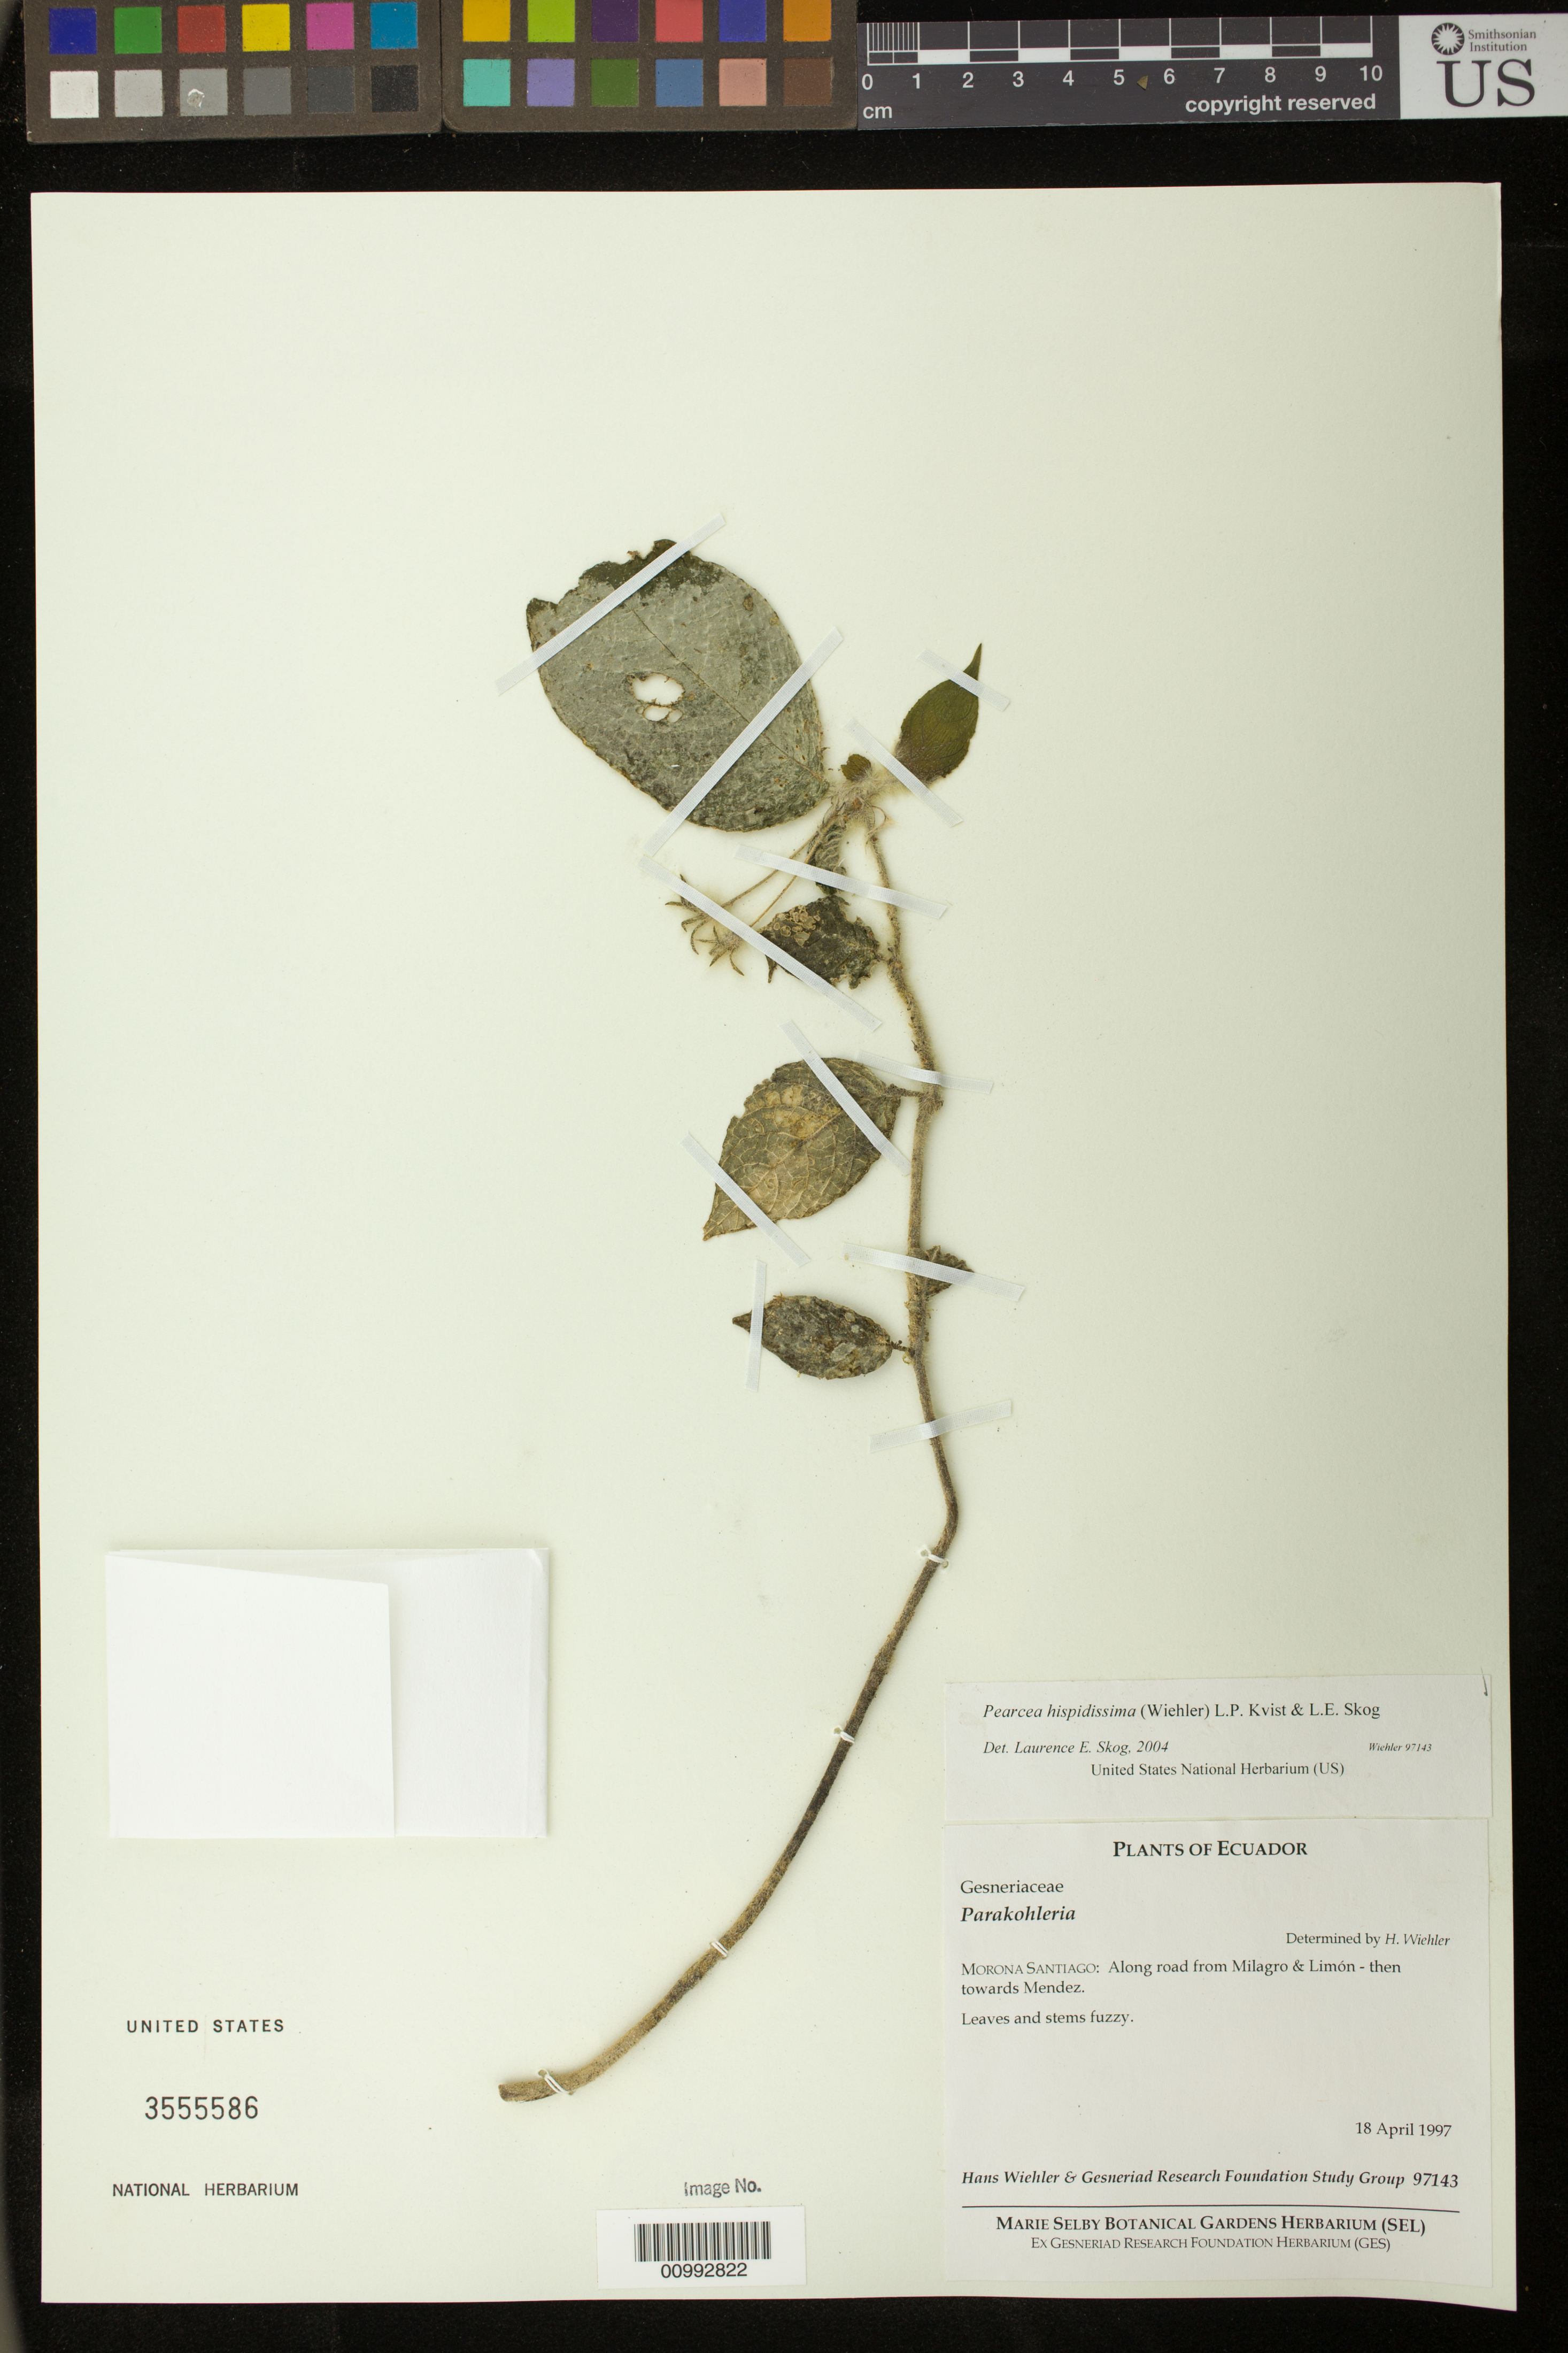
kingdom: Plantae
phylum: Tracheophyta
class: Magnoliopsida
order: Lamiales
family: Gesneriaceae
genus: Pearcea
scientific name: Pearcea hispidissima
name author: (Wiehler) L.P. Kvist & L.E. Skog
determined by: Skog, Laurence E.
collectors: H. J. Wiehler & GRF Study Group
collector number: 97143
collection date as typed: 18 Apr 1997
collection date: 1997-04-18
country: Ecuador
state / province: Morona-Santiago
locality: Morona-Santiago: along road from Milagro & Limón - then towards Mendez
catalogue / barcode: US 3555586